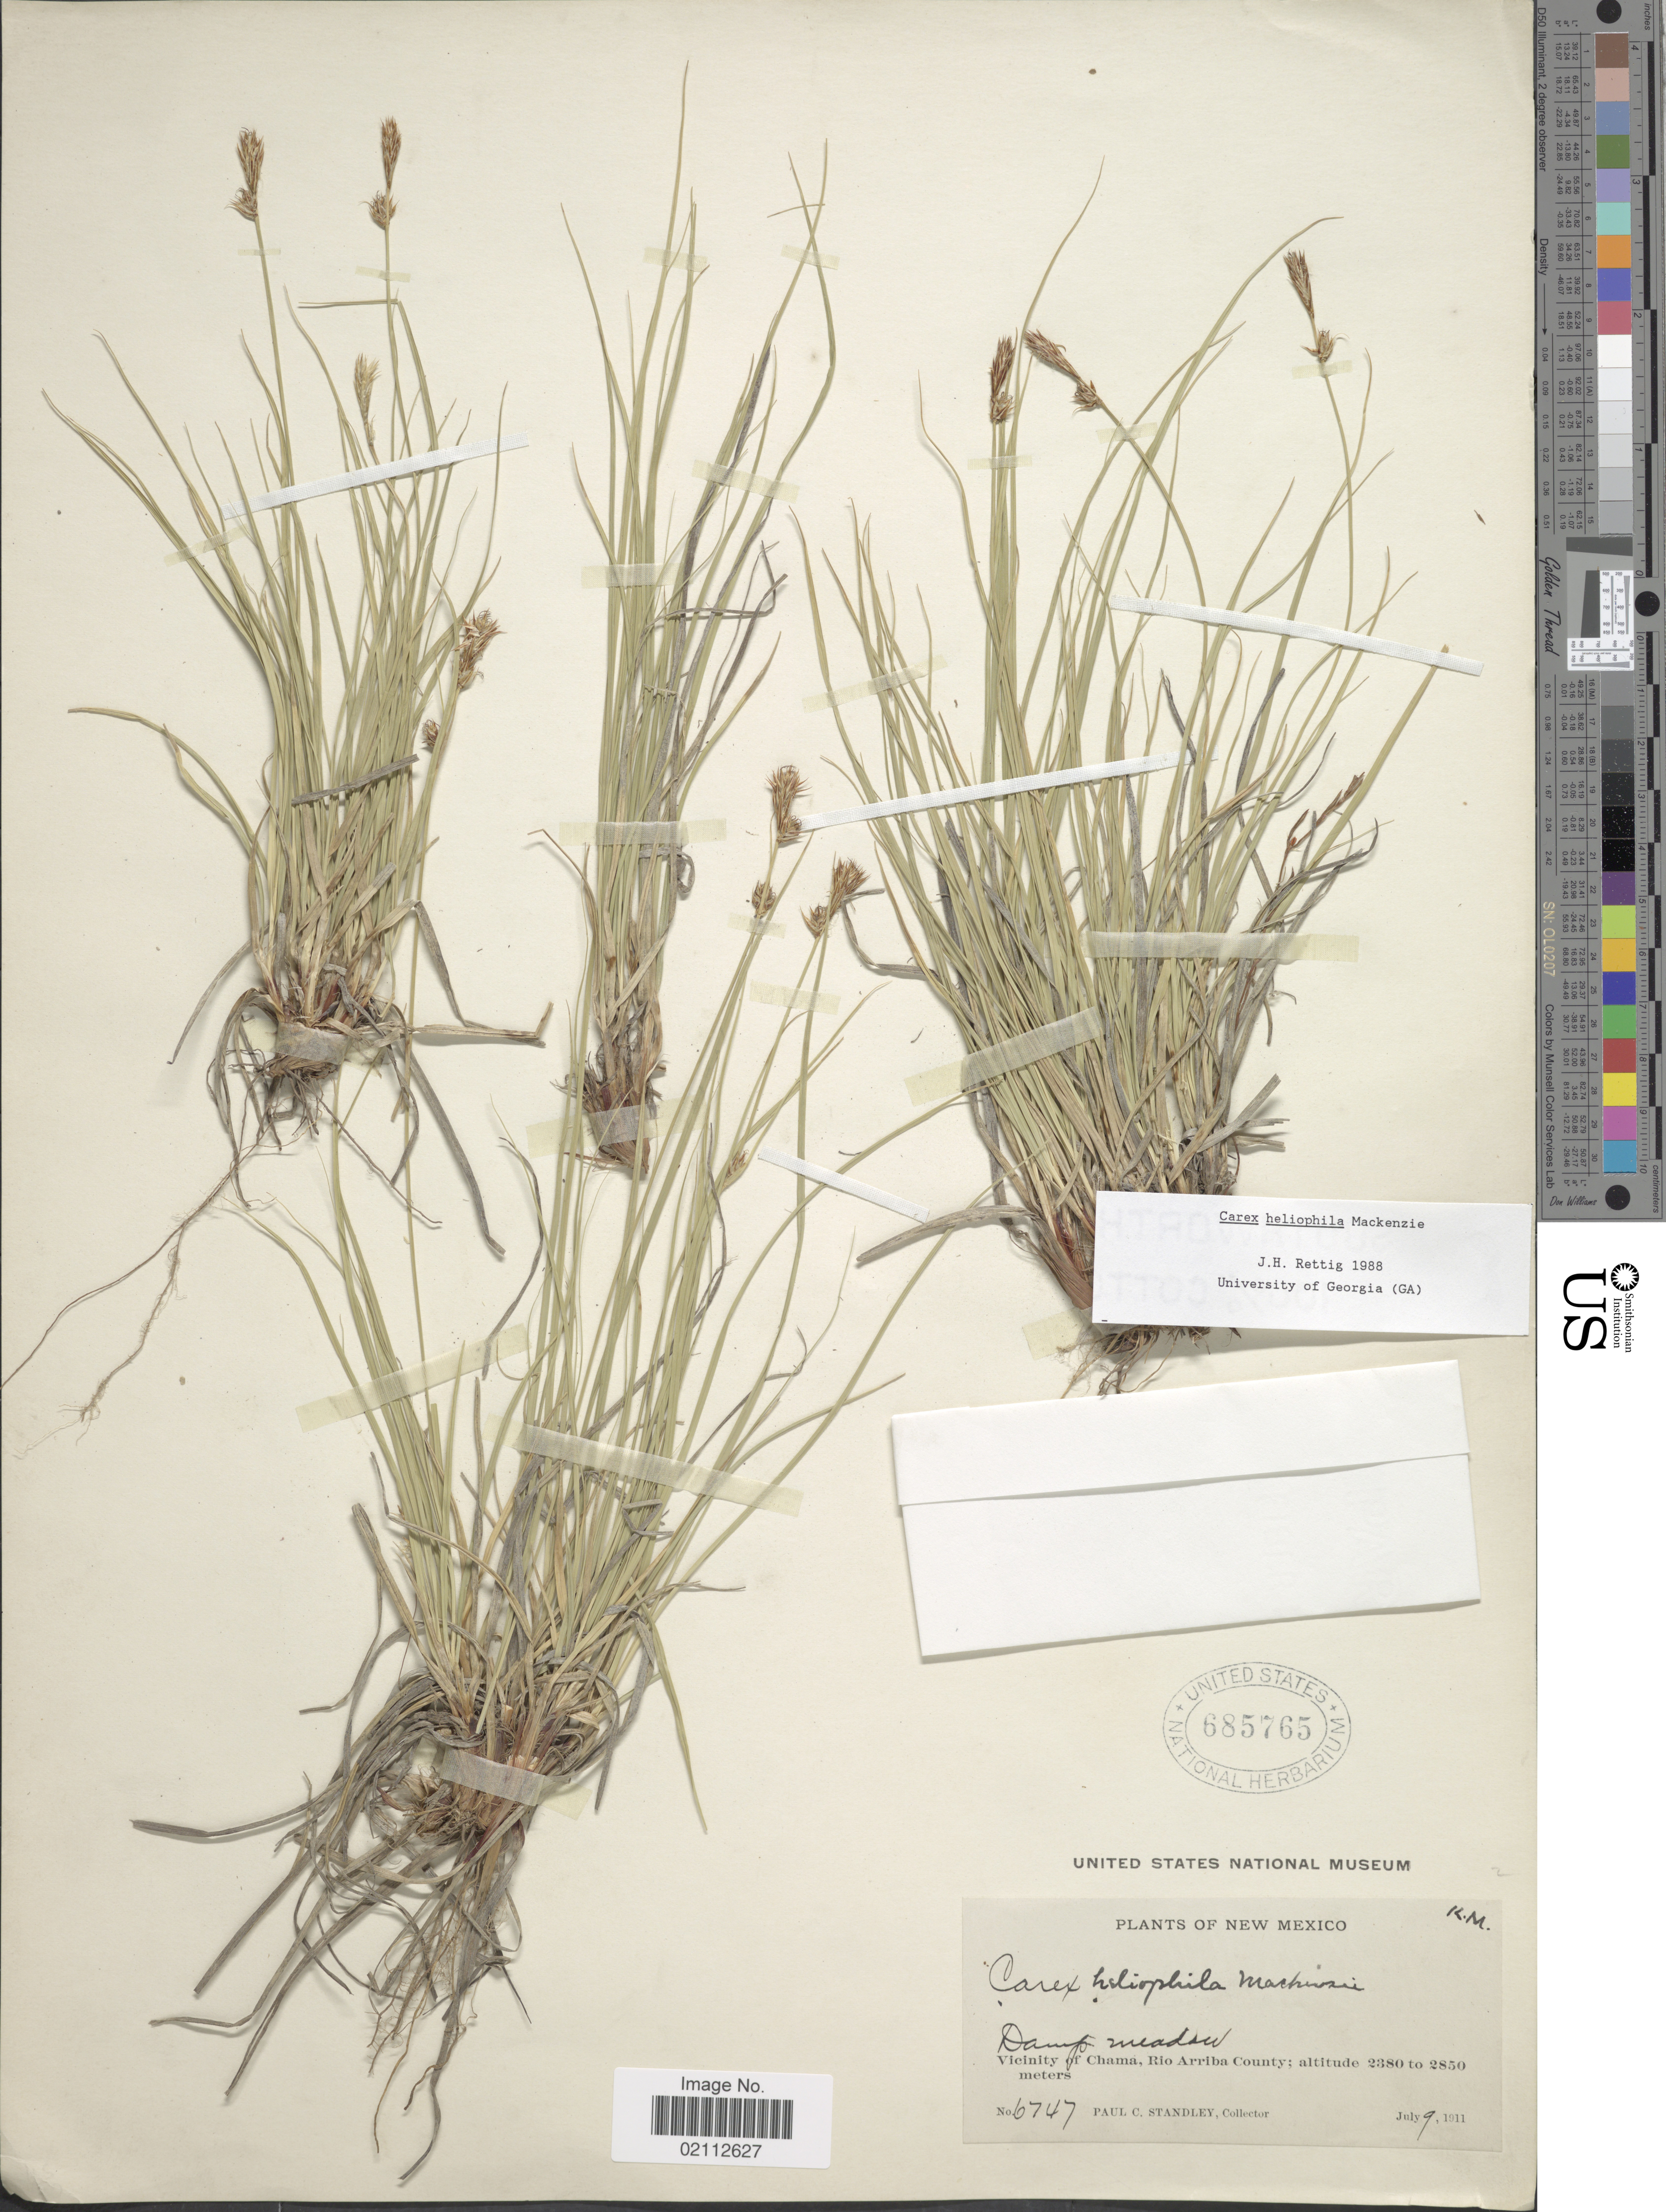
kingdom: Plantae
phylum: Tracheophyta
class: Liliopsida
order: Poales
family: Cyperaceae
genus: Carex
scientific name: Carex heliophila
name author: Mack.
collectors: P. C. Standley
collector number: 6747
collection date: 1911-07-09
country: United States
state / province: New Mexico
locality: Damp meadow, Vicinity of Chama, Rio Arriba County.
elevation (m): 2380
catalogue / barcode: US 685765